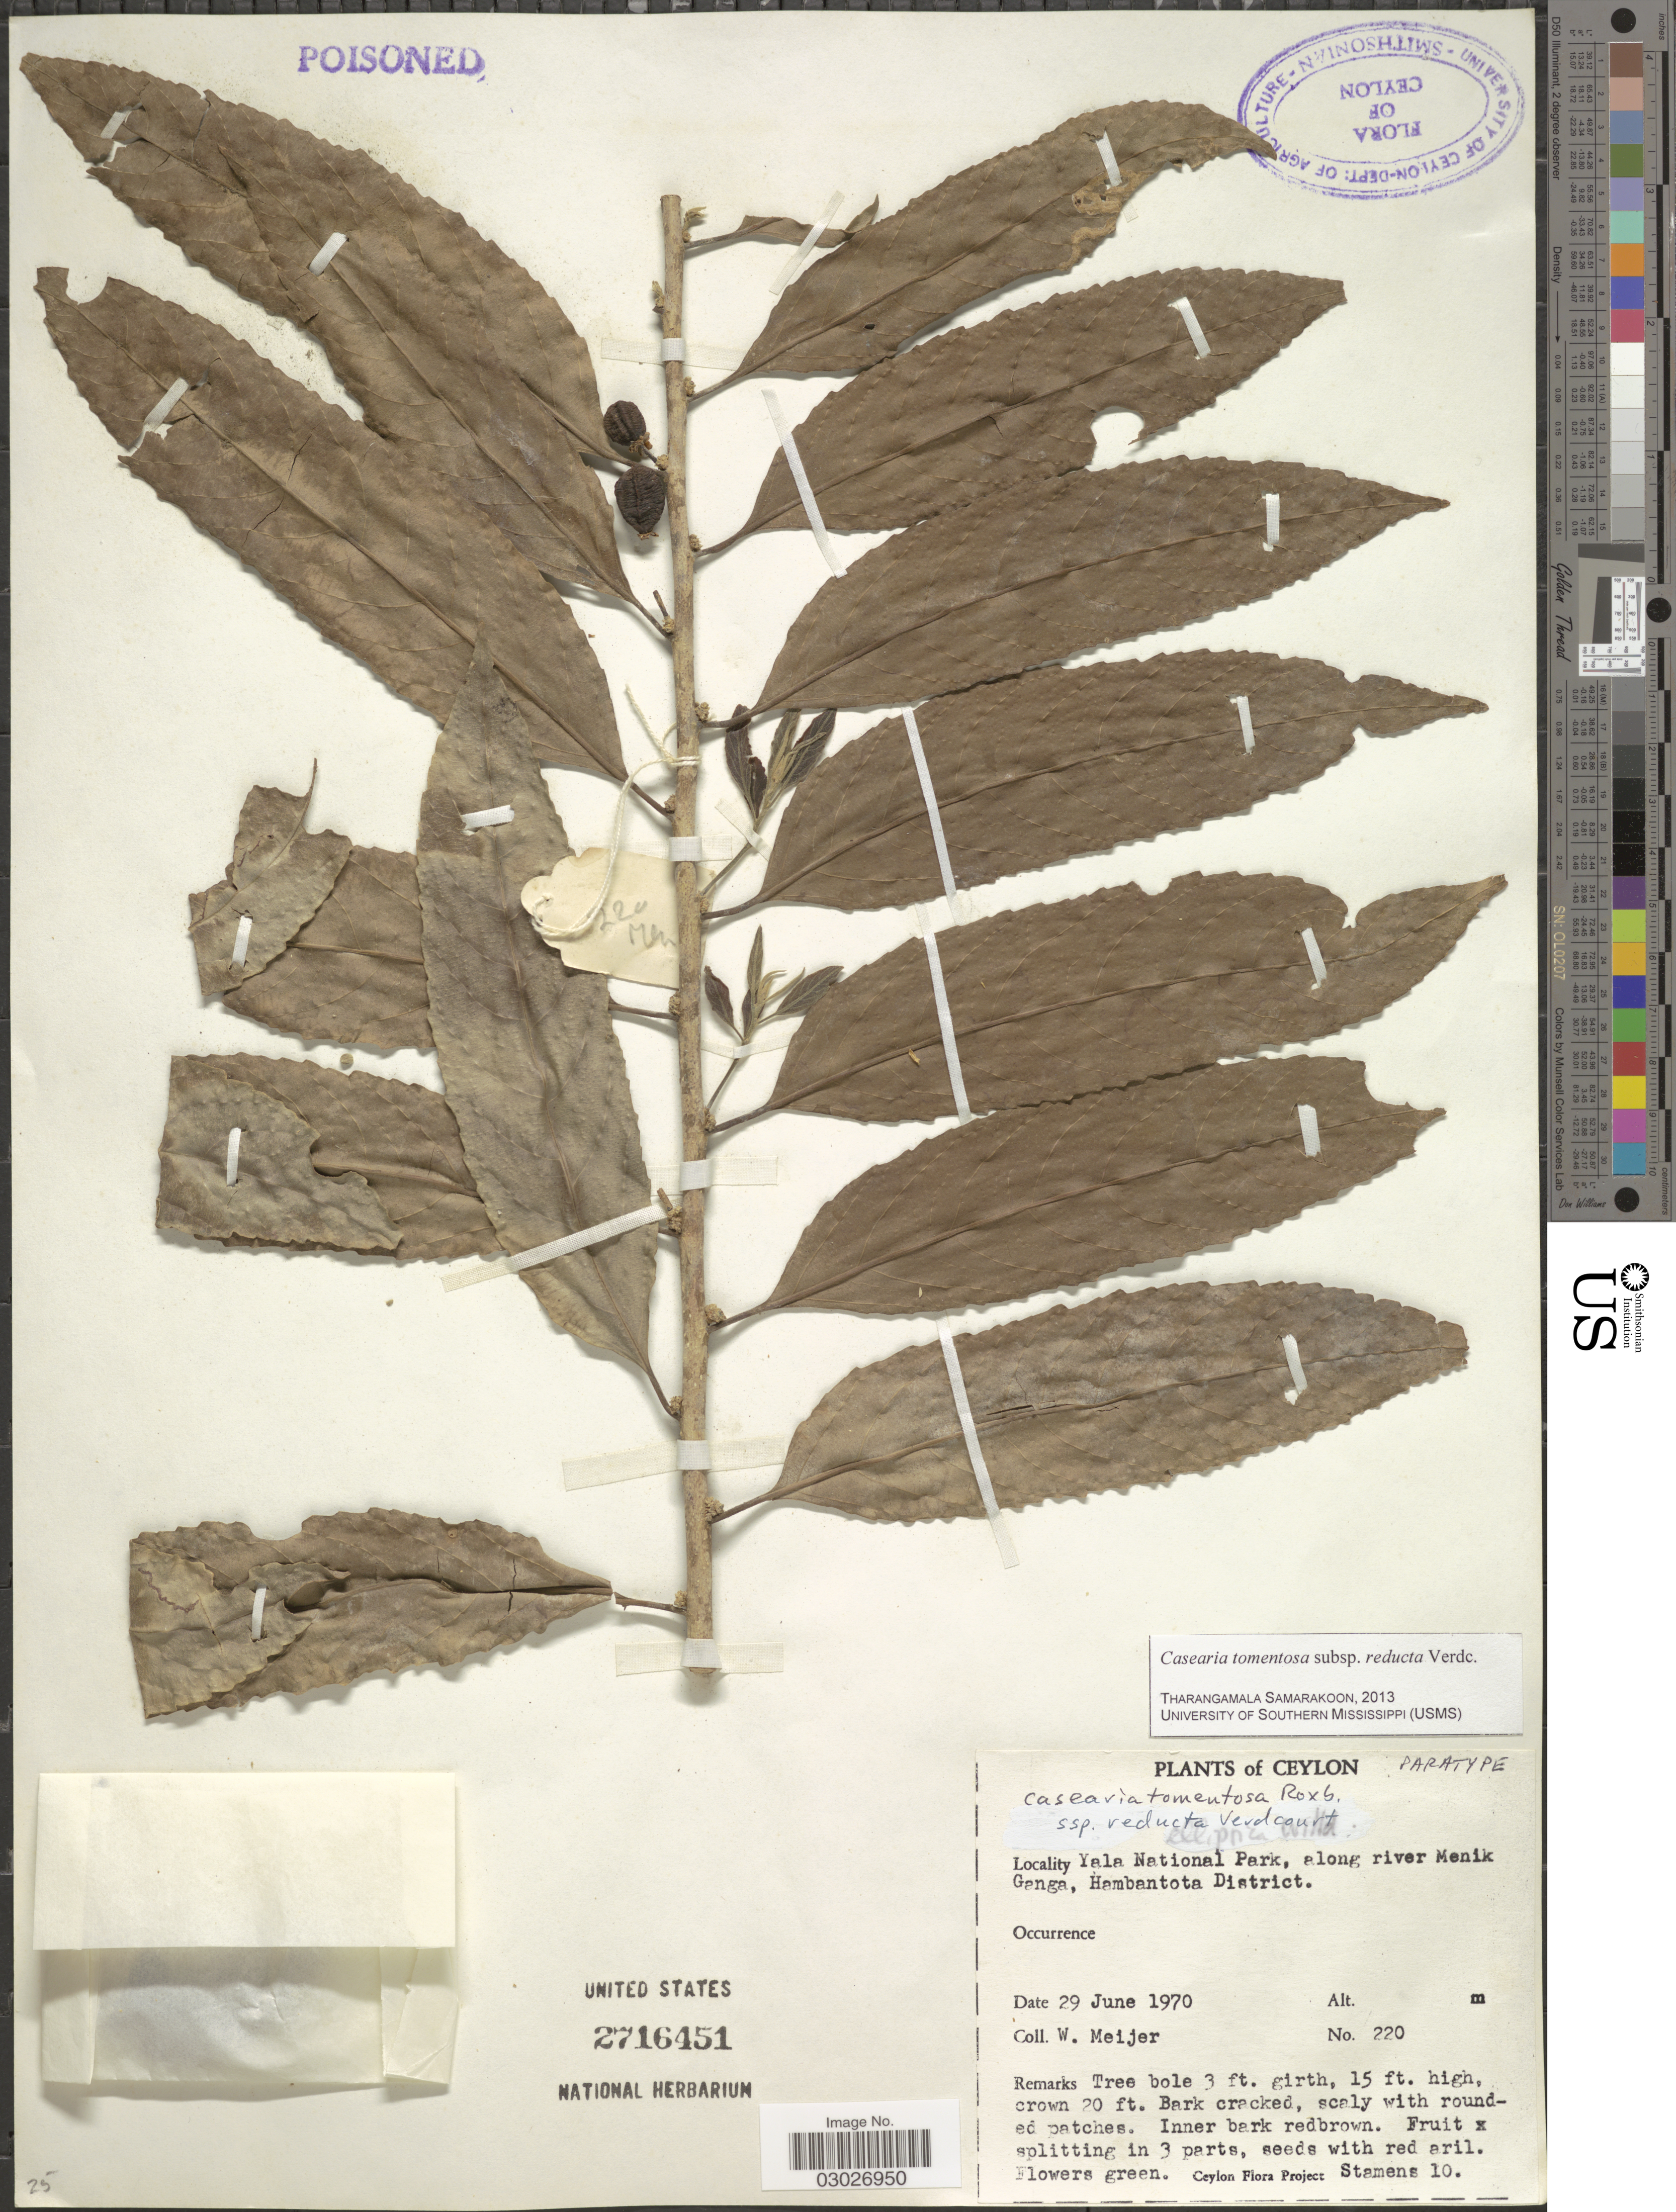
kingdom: Plantae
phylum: Tracheophyta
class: Magnoliopsida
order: Malpighiales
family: Salicaceae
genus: Casearia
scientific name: Casearia tomentosa subsp. reducta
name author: Verdc.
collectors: W. Meijer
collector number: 220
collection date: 1970-06-29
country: Sri Lanka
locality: Ceylon. Yala National Park, along river Menik Ganga, Hambantota District.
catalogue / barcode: US 2716451